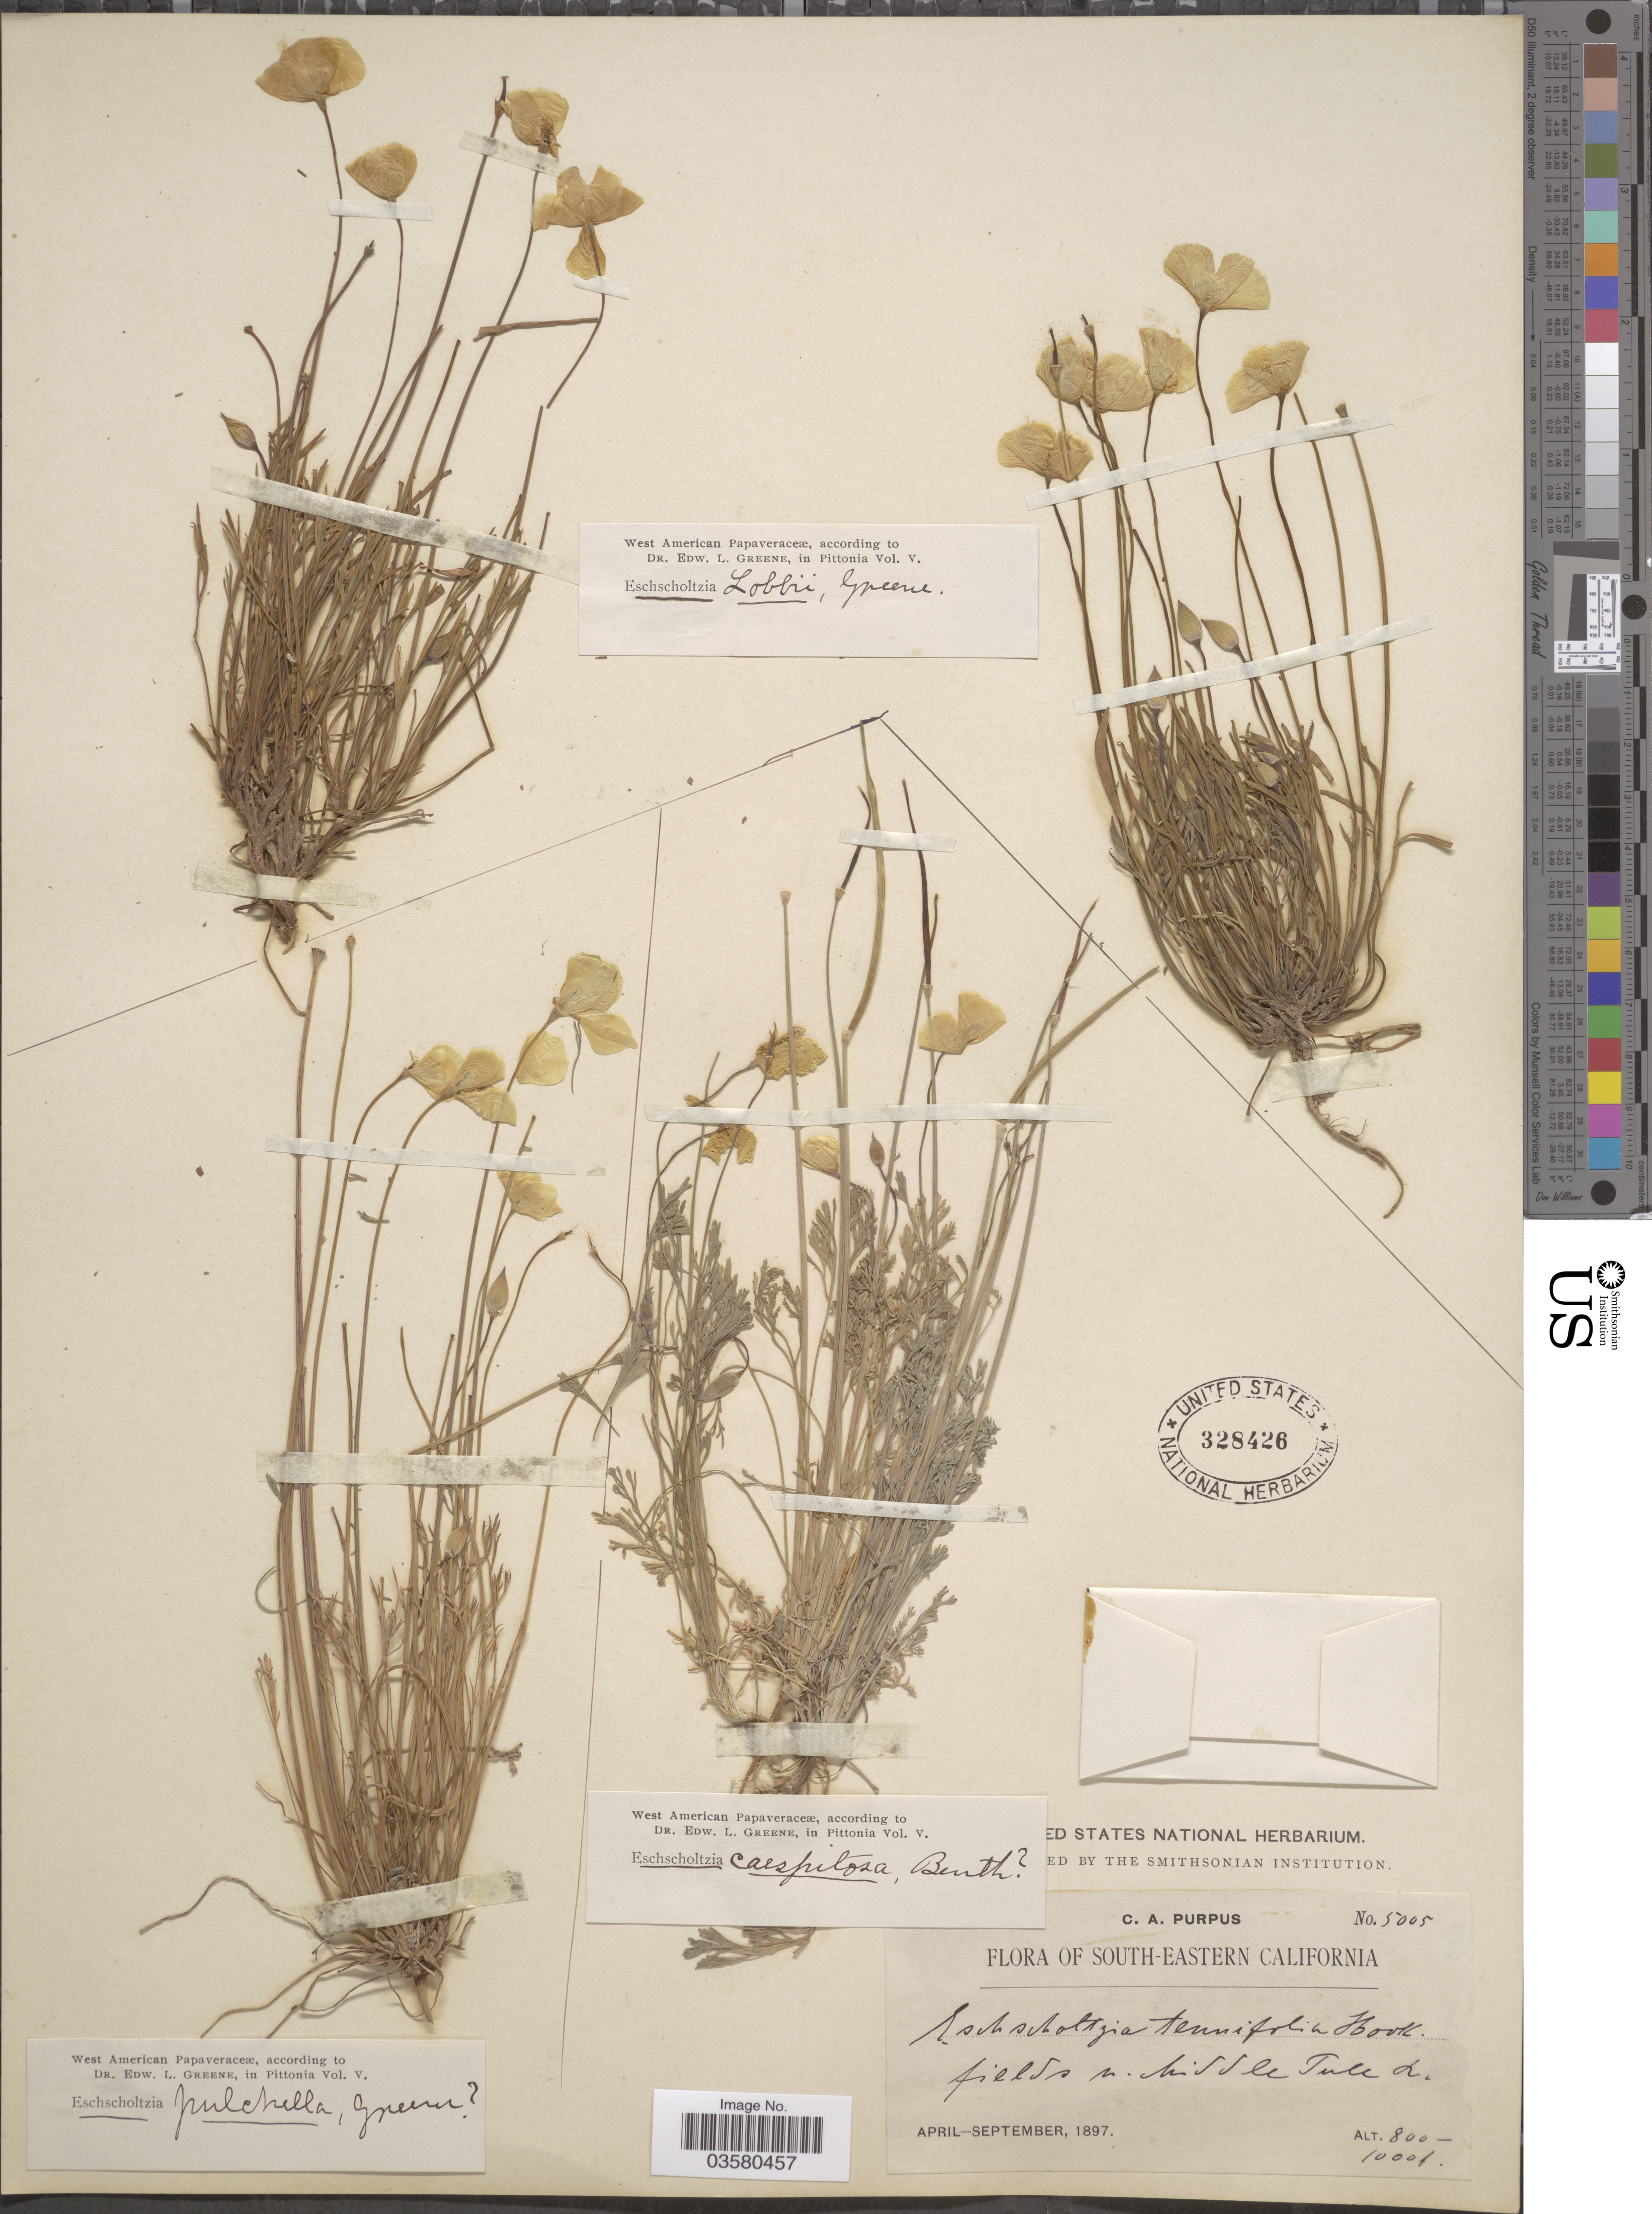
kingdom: Plantae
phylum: Tracheophyta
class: Magnoliopsida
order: Ranunculales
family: Papaveraceae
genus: Eschscholzia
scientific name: Eschscholzia lobbii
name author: Greene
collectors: C. A. Purpus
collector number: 5005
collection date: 1897-04/1897-09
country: United States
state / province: California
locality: South-Eastern California. Fields n. Middle Tule R.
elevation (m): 244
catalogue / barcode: US 328426